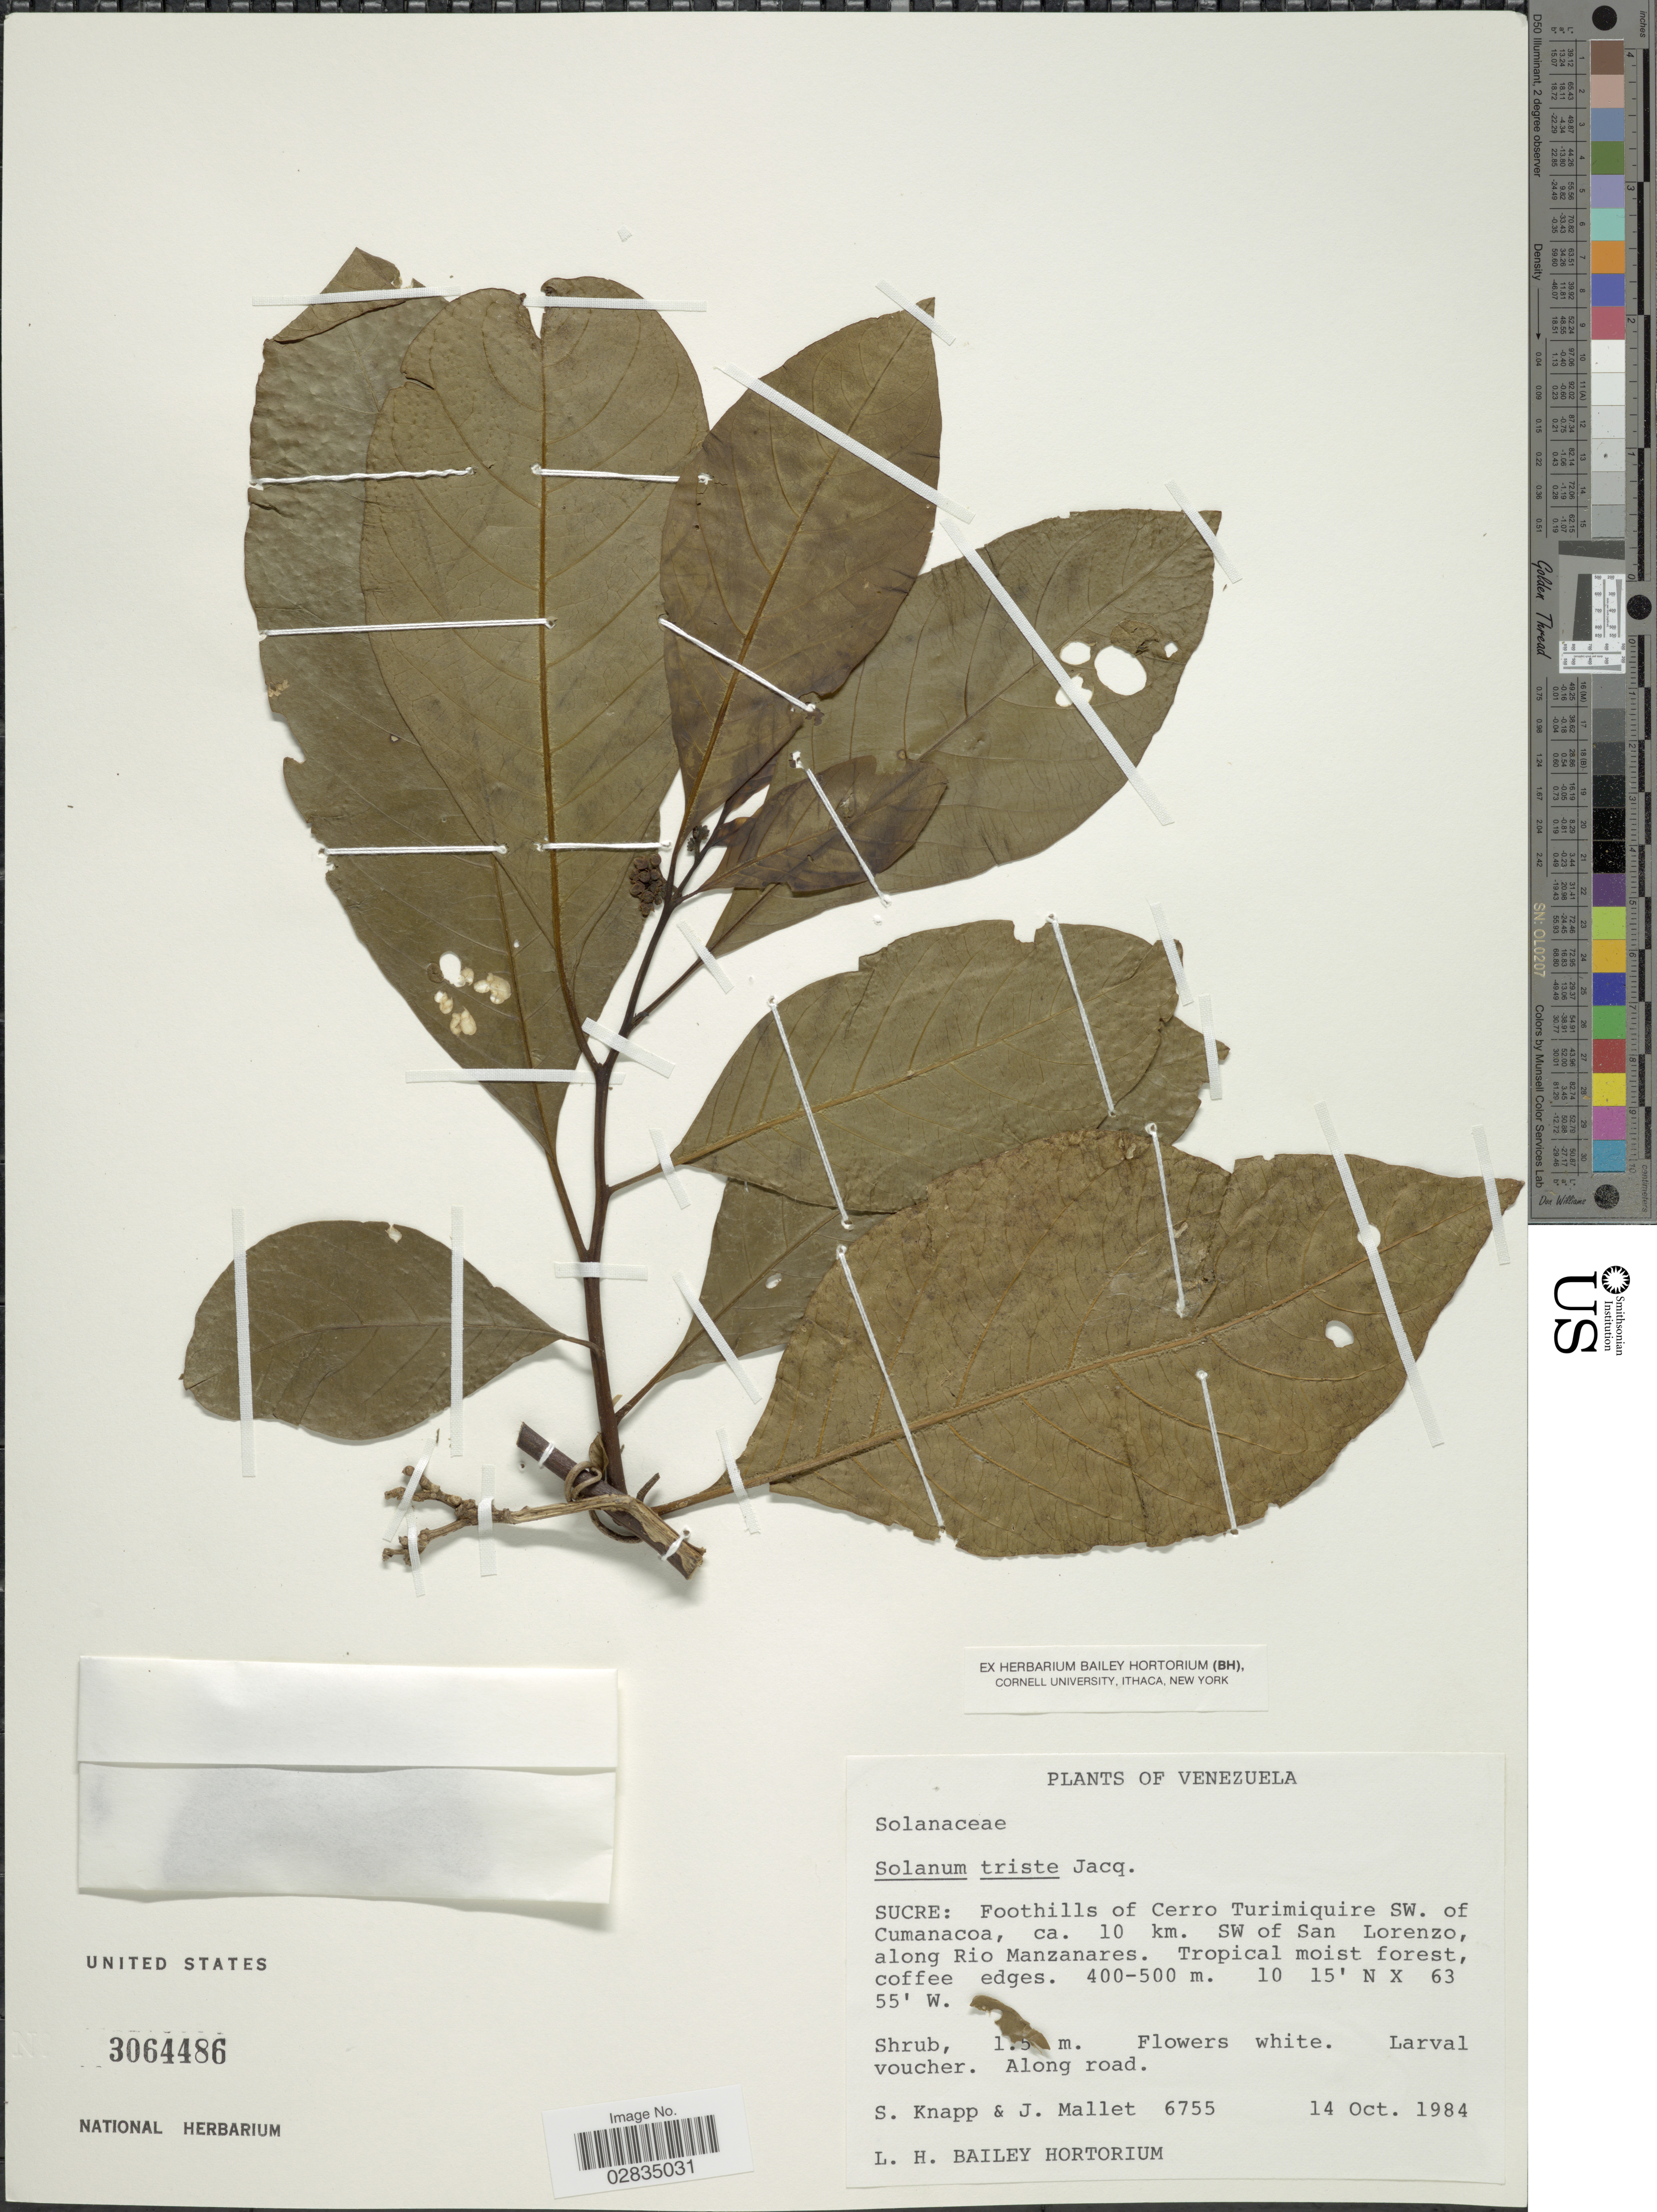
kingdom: Plantae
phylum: Tracheophyta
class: Magnoliopsida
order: Solanales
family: Solanaceae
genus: Solanum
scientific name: Solanum triste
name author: Jacq.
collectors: S. Knapp & J. Mallet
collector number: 6755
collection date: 1984-10-14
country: Venezuela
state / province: Sucre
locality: Foothills of Cerro Turimiquire SW. of Cumanacoa, ca. 10 km. SW of San Lorenzo, along Rio Manzanares.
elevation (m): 400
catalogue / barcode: US 3064486